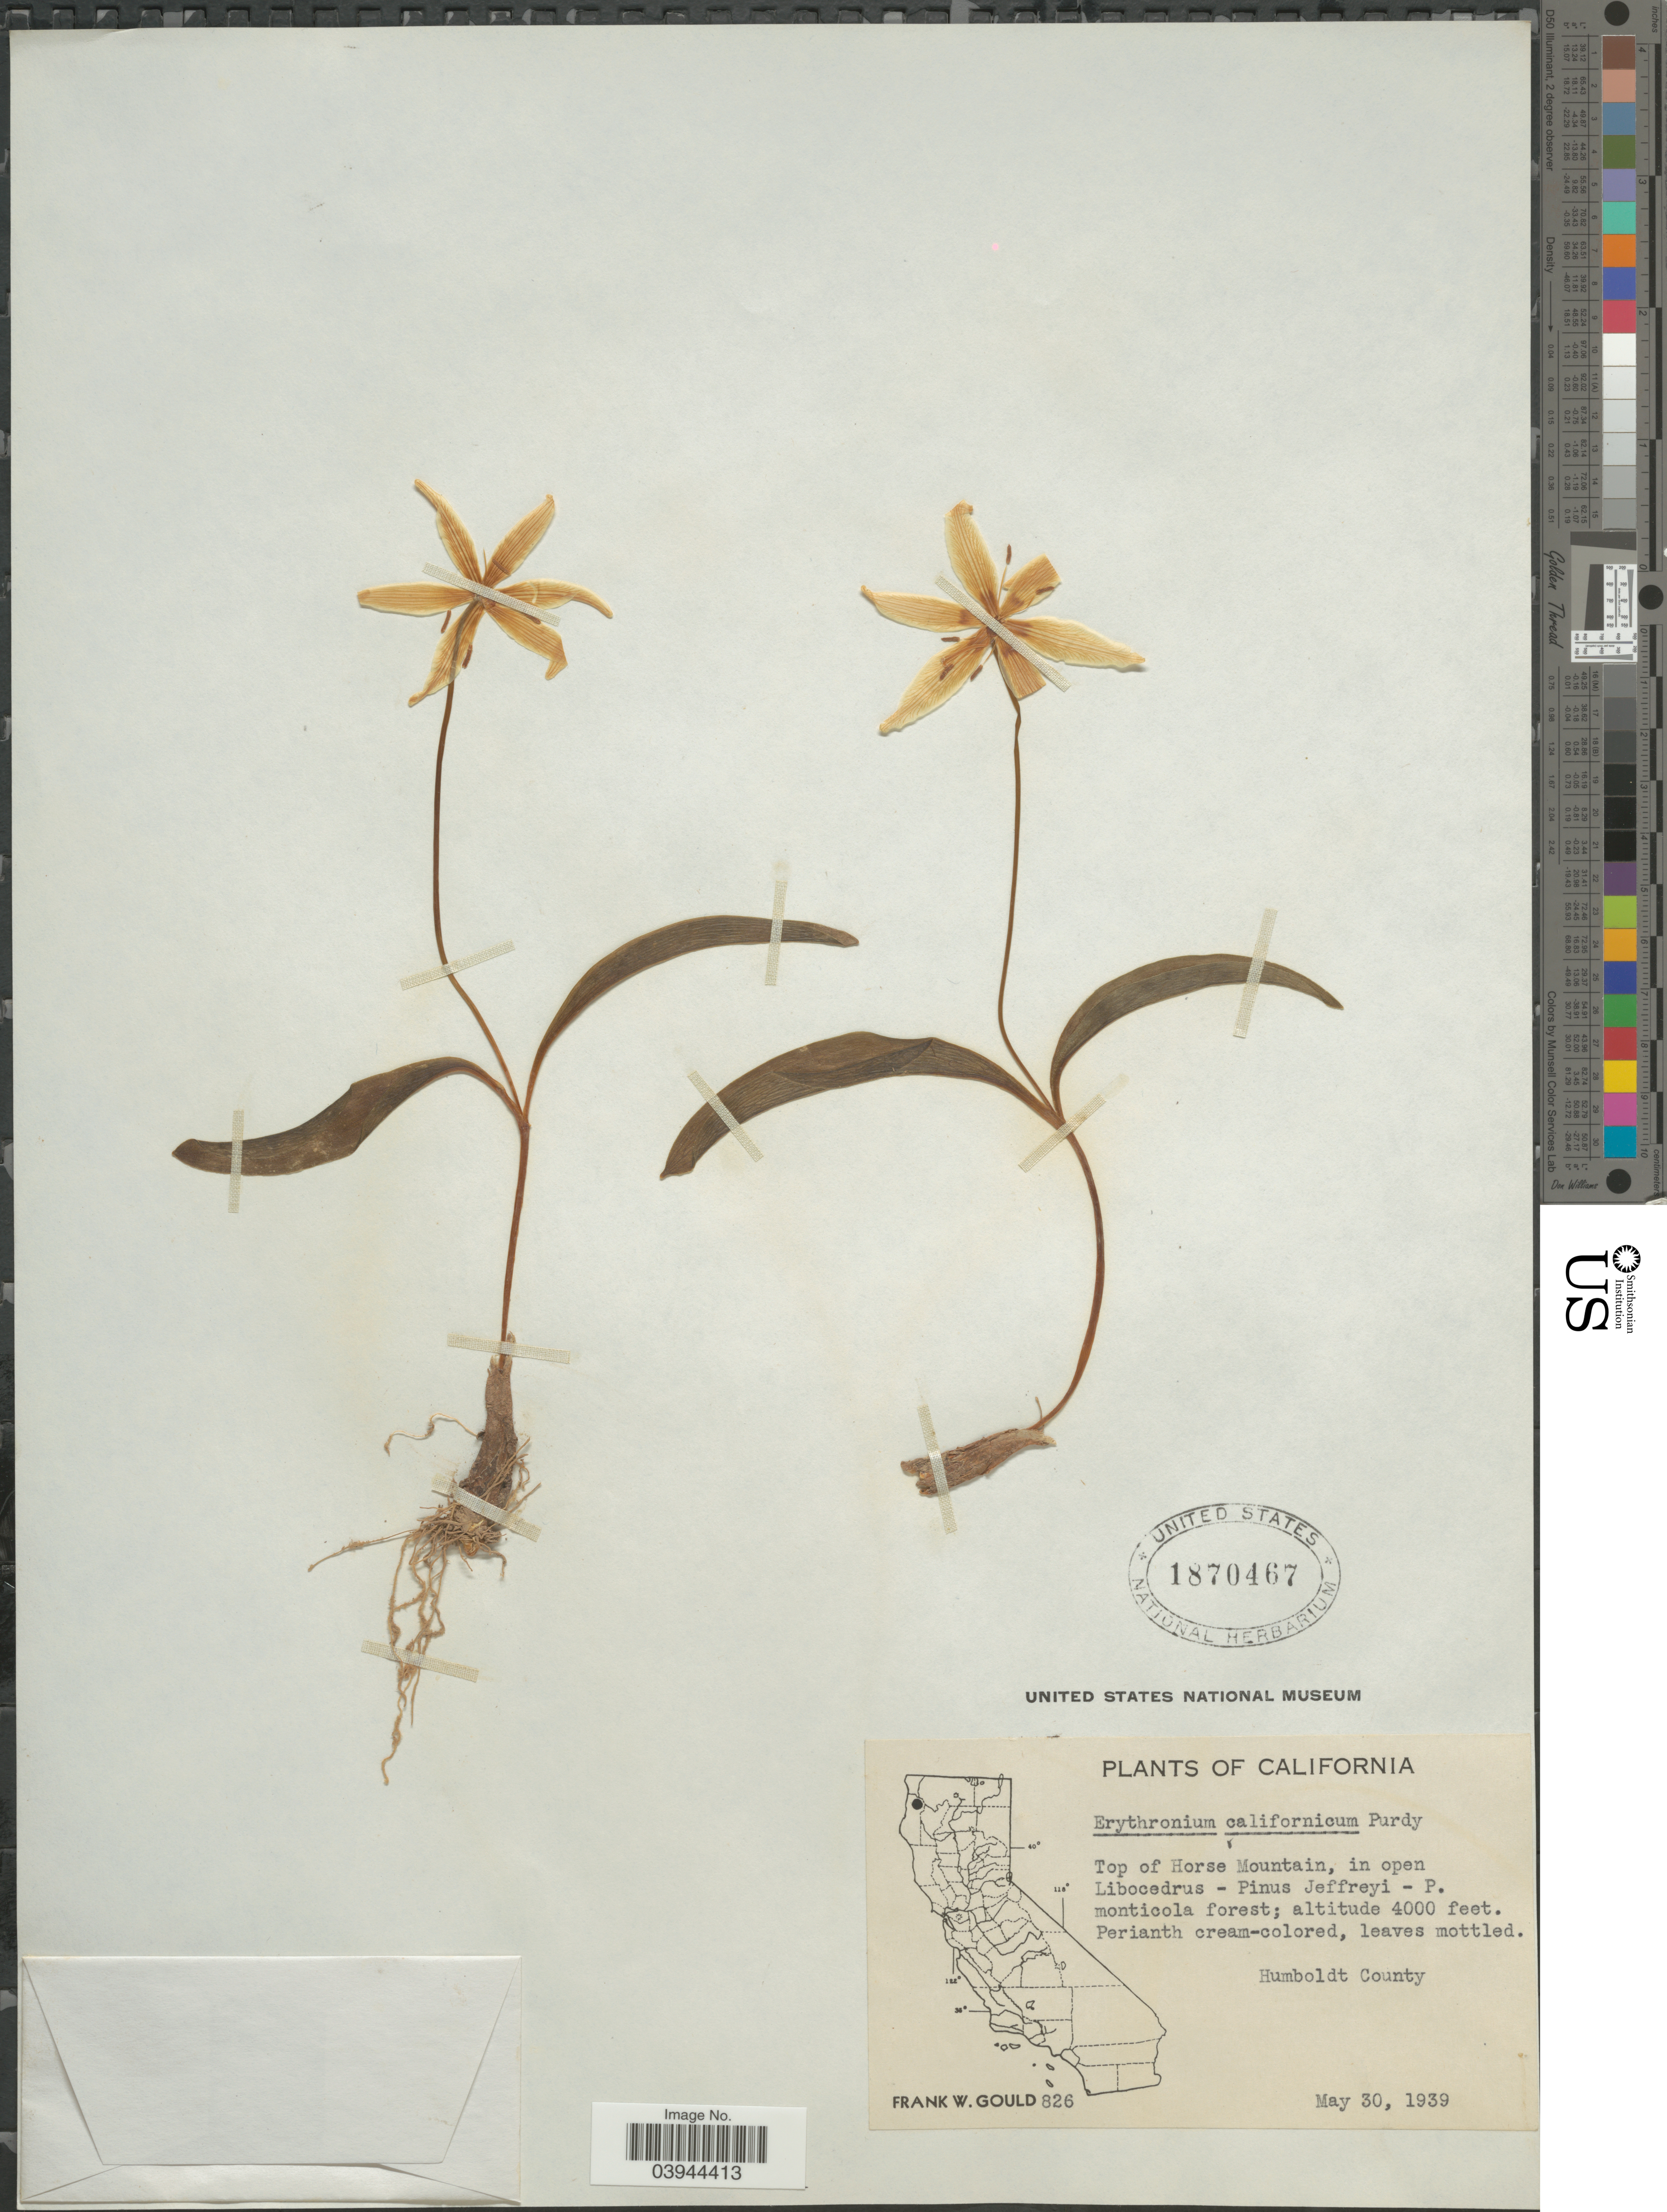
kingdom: Plantae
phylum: Tracheophyta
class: Liliopsida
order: Liliales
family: Liliaceae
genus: Erythronium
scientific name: Erythronium californicum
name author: Purdy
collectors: F. W. Gould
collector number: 826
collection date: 1939-05-30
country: United States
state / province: California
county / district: Humboldt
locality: Top of Horse Mountain. Humboldt County.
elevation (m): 1219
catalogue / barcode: US 1870467